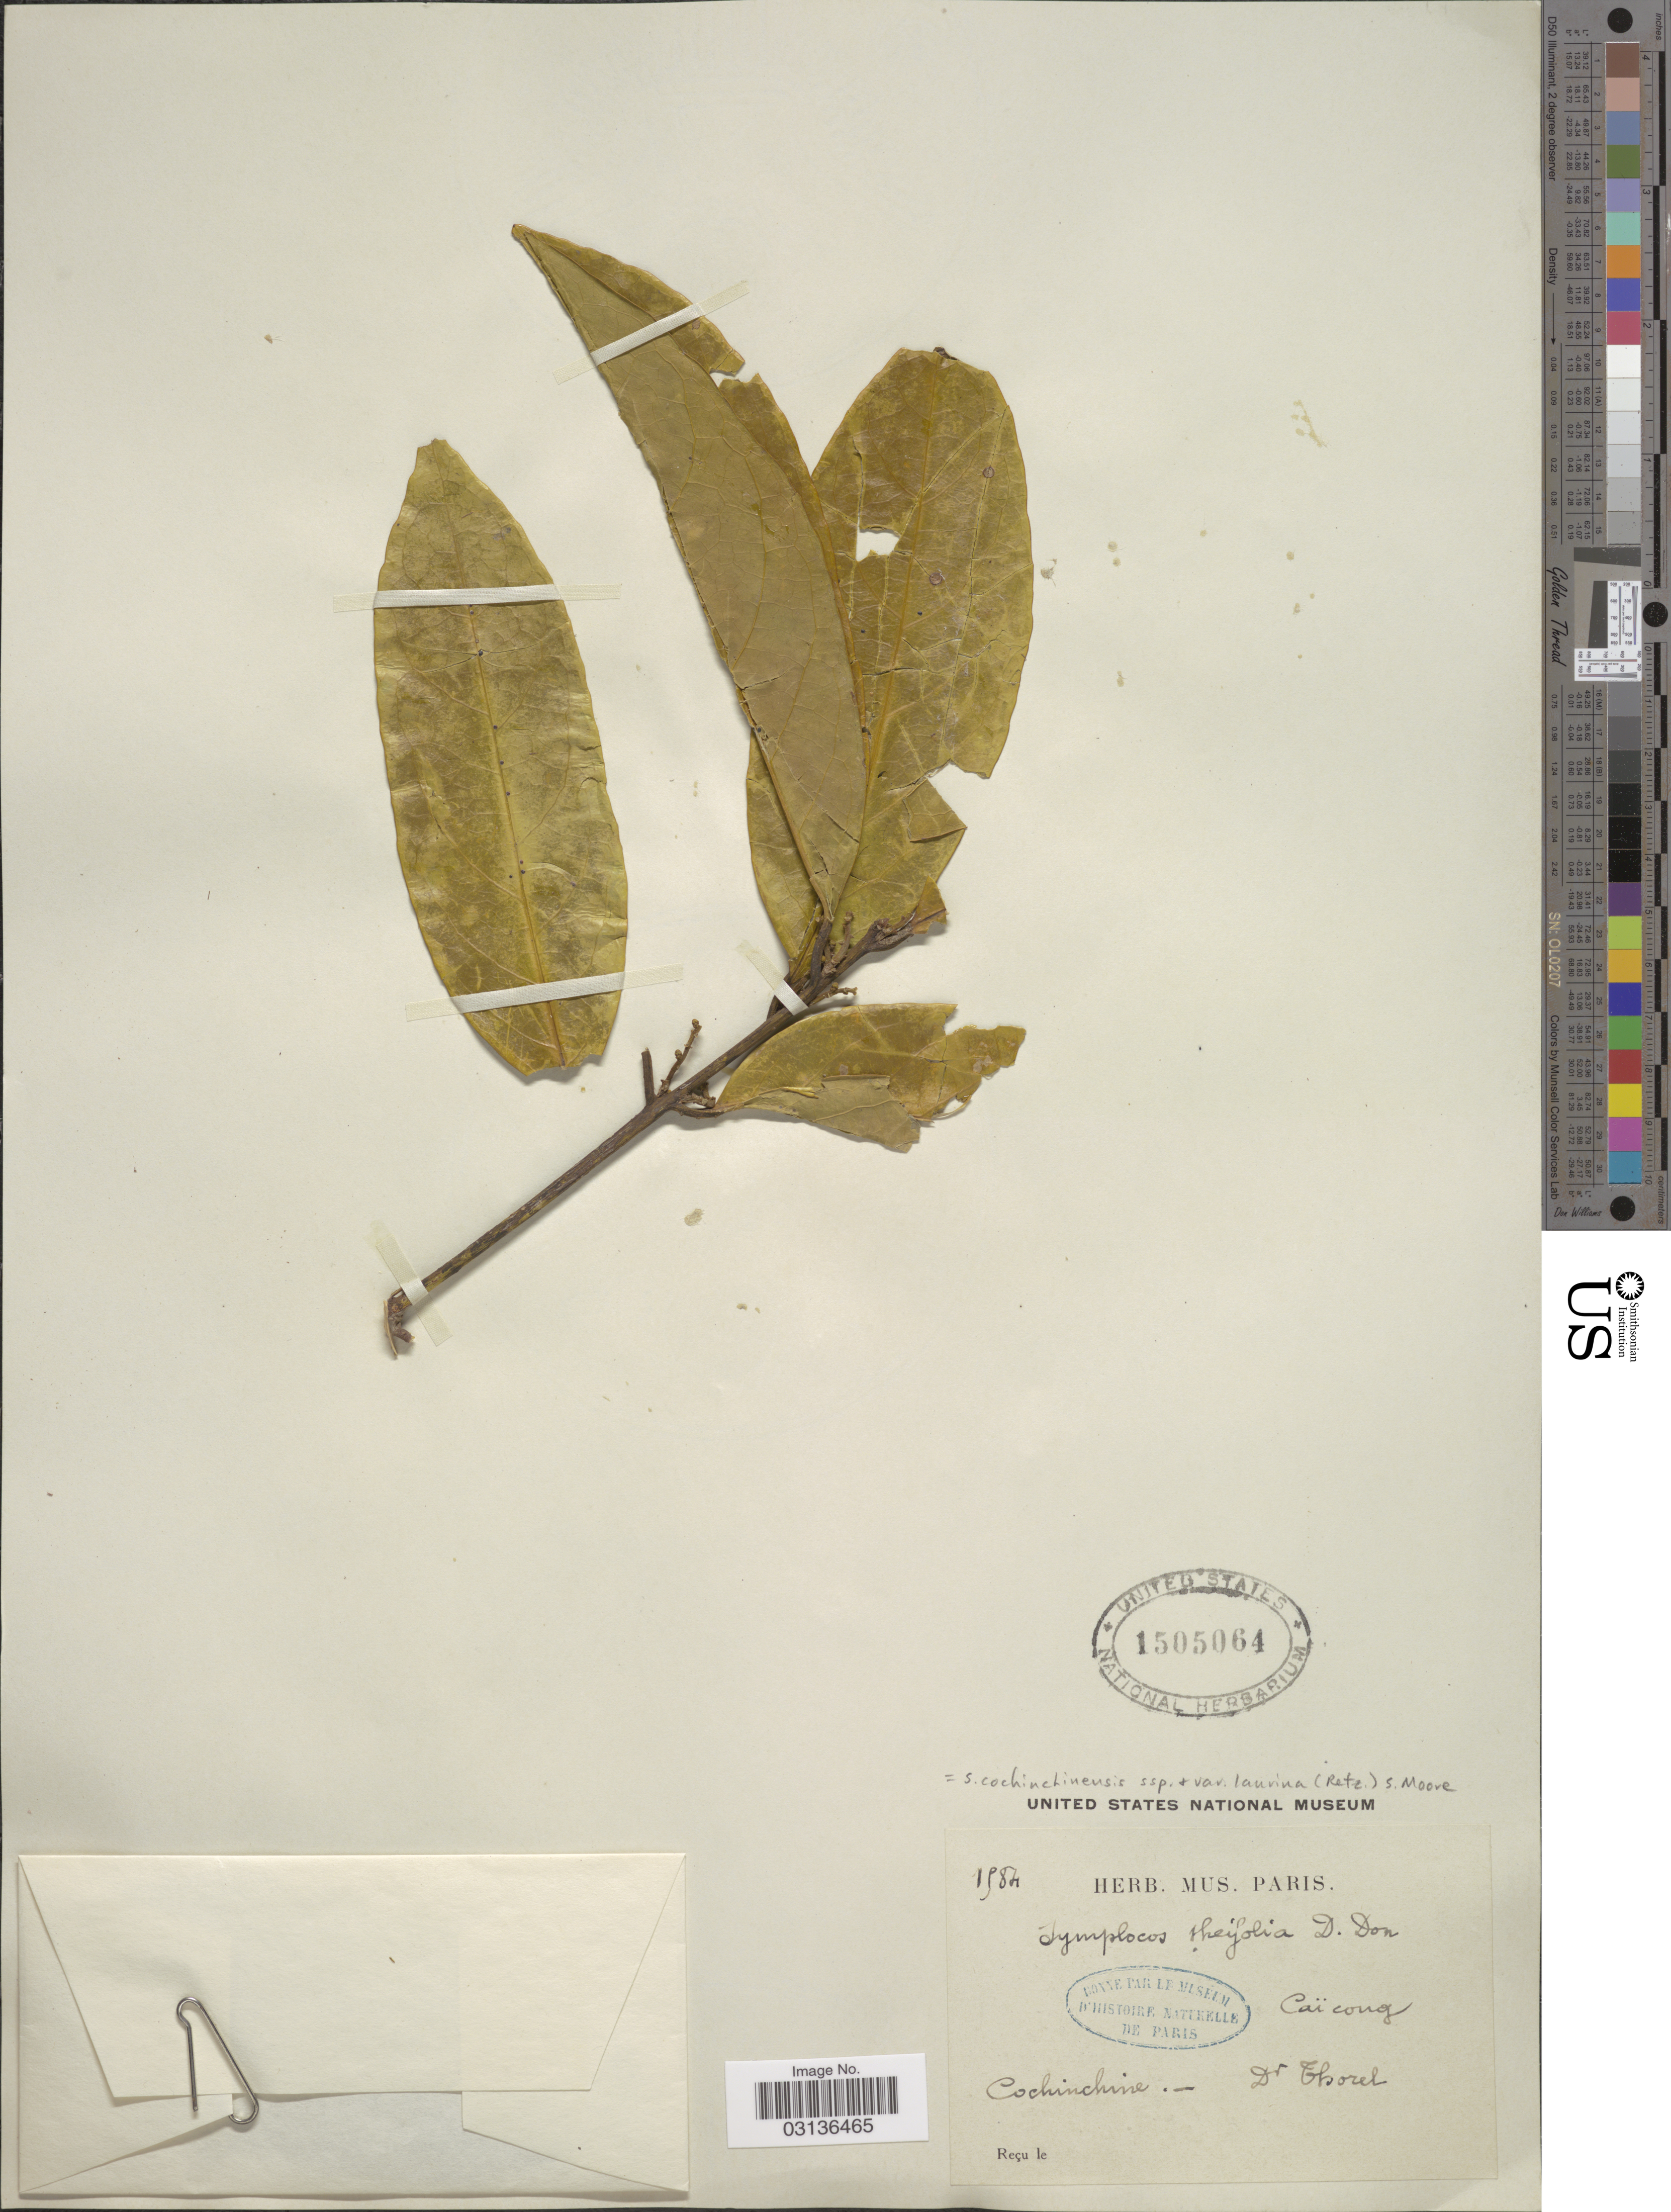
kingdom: Plantae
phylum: Tracheophyta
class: Magnoliopsida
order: Ericales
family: Symplocaceae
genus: Symplocos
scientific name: Symplocos cochinchinensis subsp. laurina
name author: (Retz.) Noot.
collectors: C. Thorel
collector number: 1584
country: Vietnam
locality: Caï cong. Cochinchine.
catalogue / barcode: US 1505064